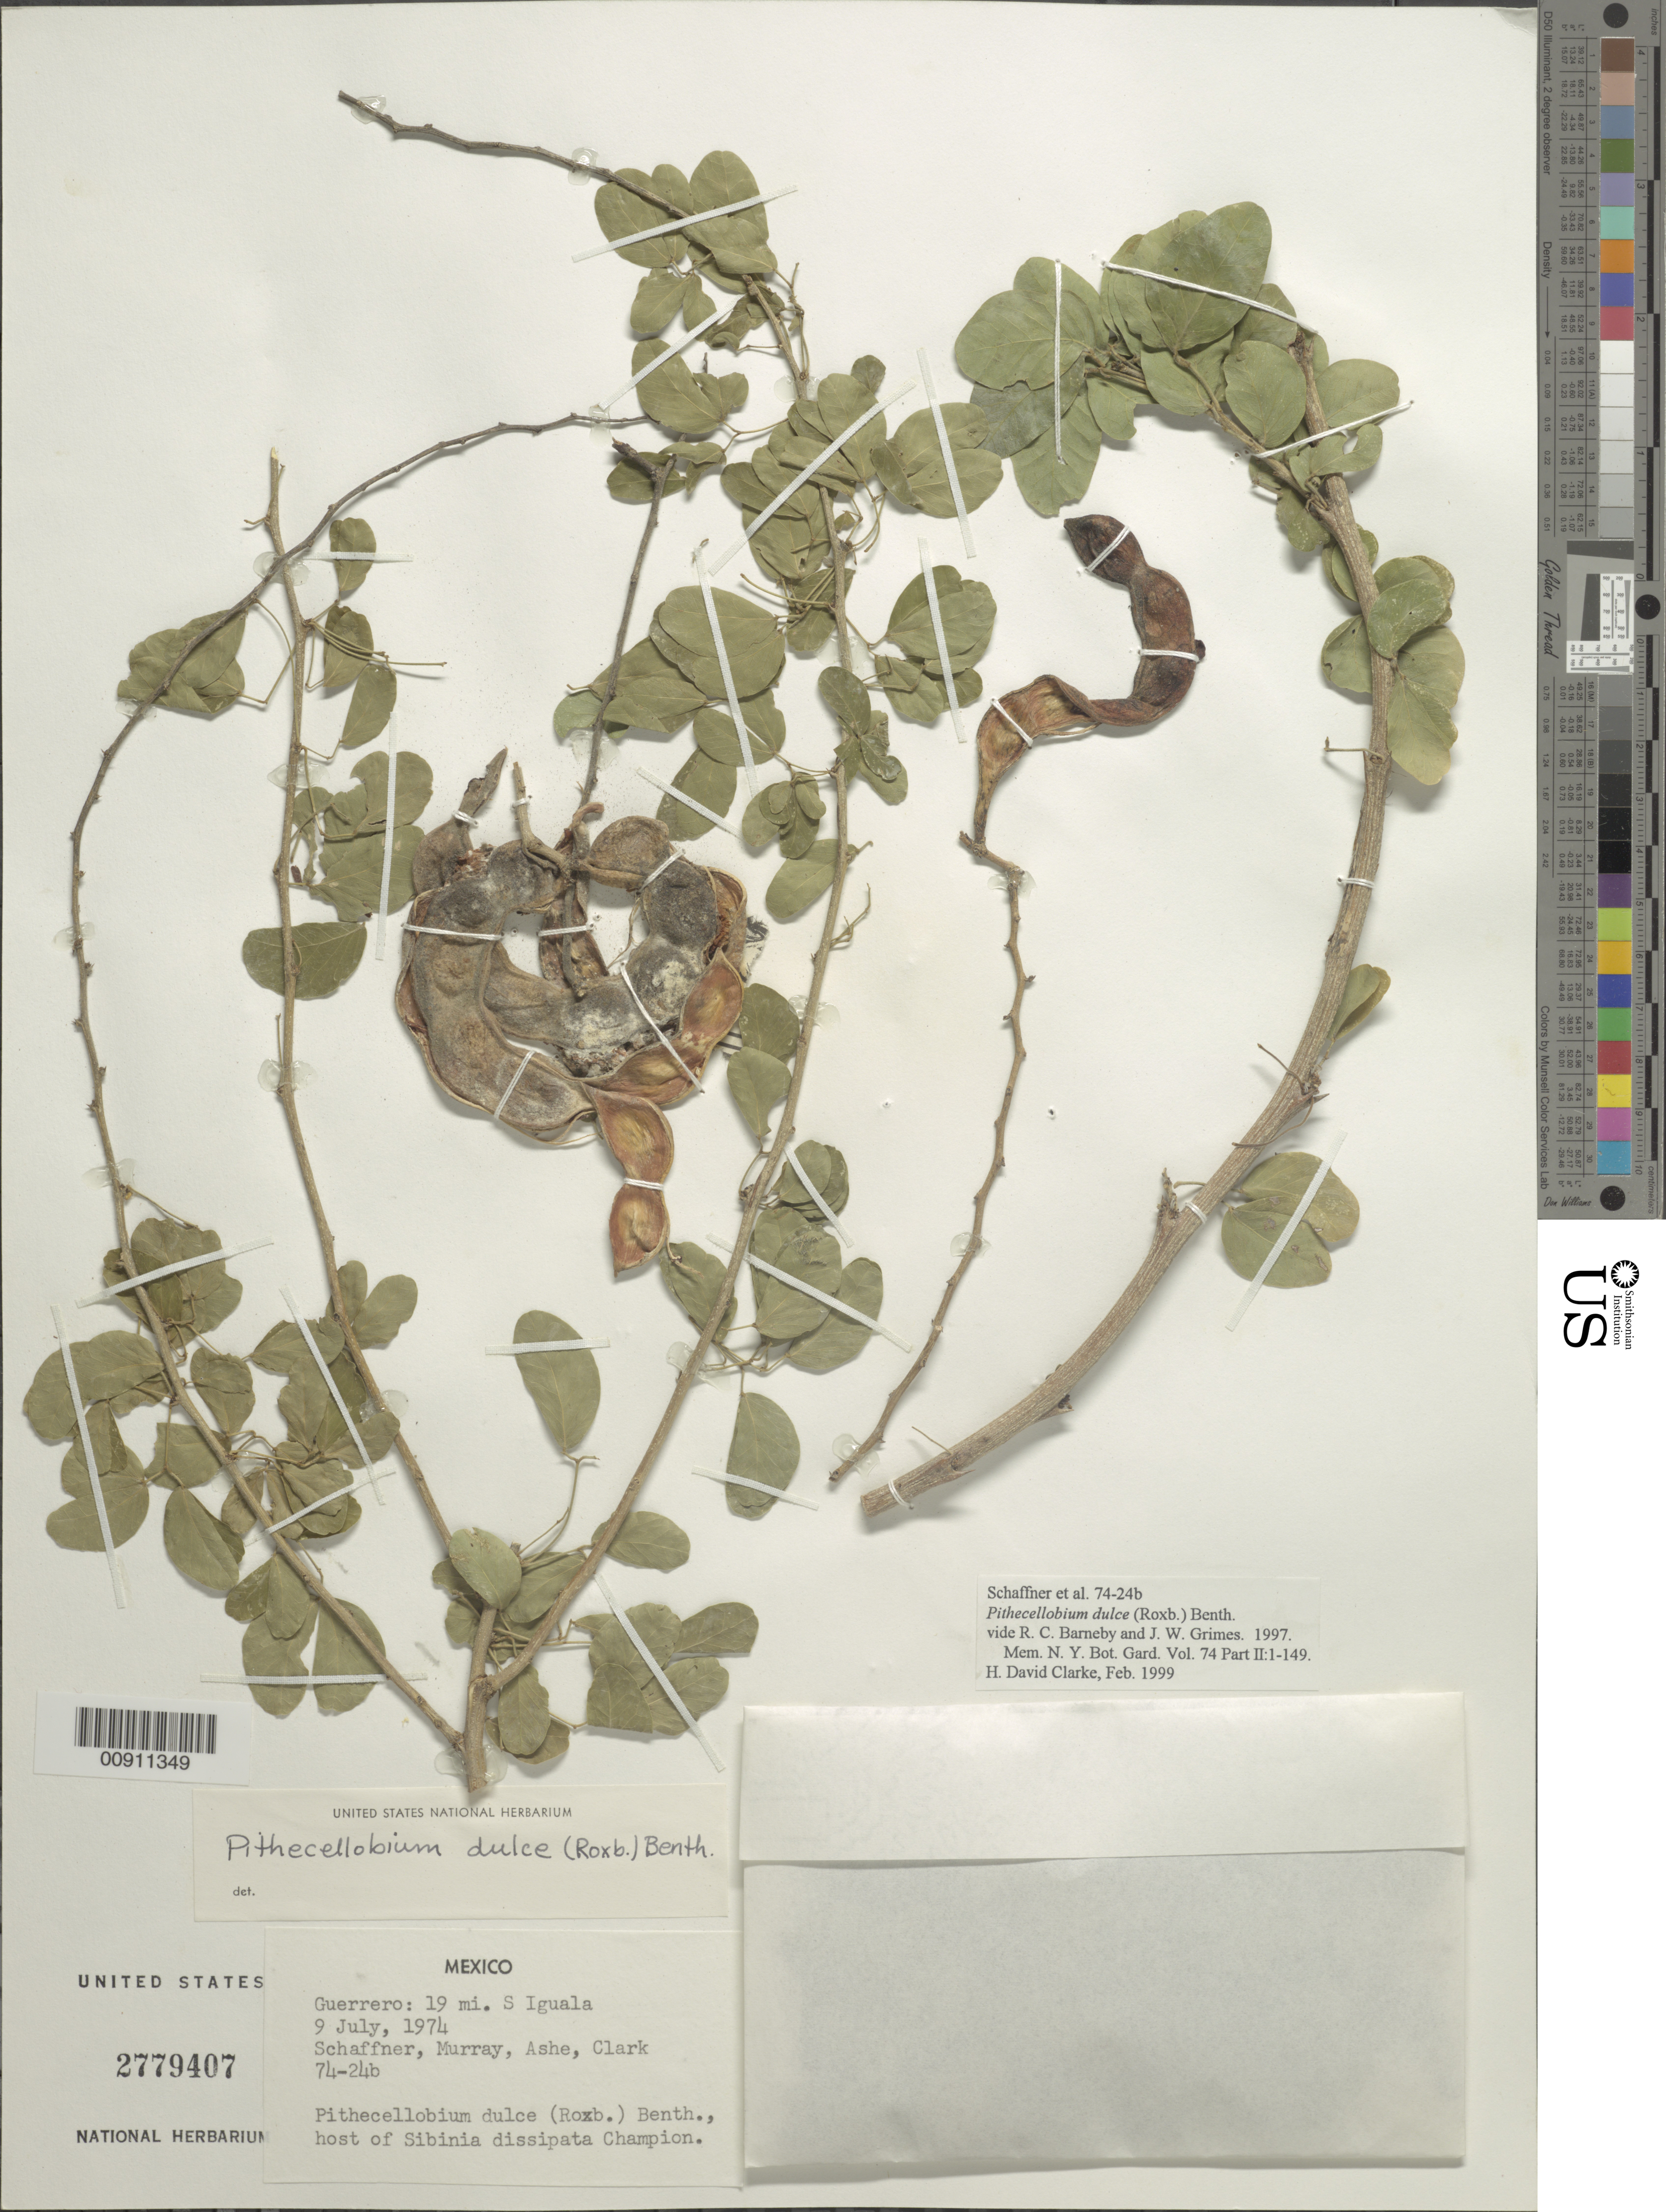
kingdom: Plantae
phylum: Tracheophyta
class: Magnoliopsida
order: Fabales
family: Fabaceae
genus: Pithecellobium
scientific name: Pithecellobium dulce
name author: (Roxb.) Benth.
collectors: -. Schaffner, Murray, --, -- Ashe & -- Clark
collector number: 74-24b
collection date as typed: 09 Jul 1974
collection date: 1974-07-09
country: Mexico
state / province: Guerrero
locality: Guerrero: 19 mi. S Iguala.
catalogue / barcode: US 2779407